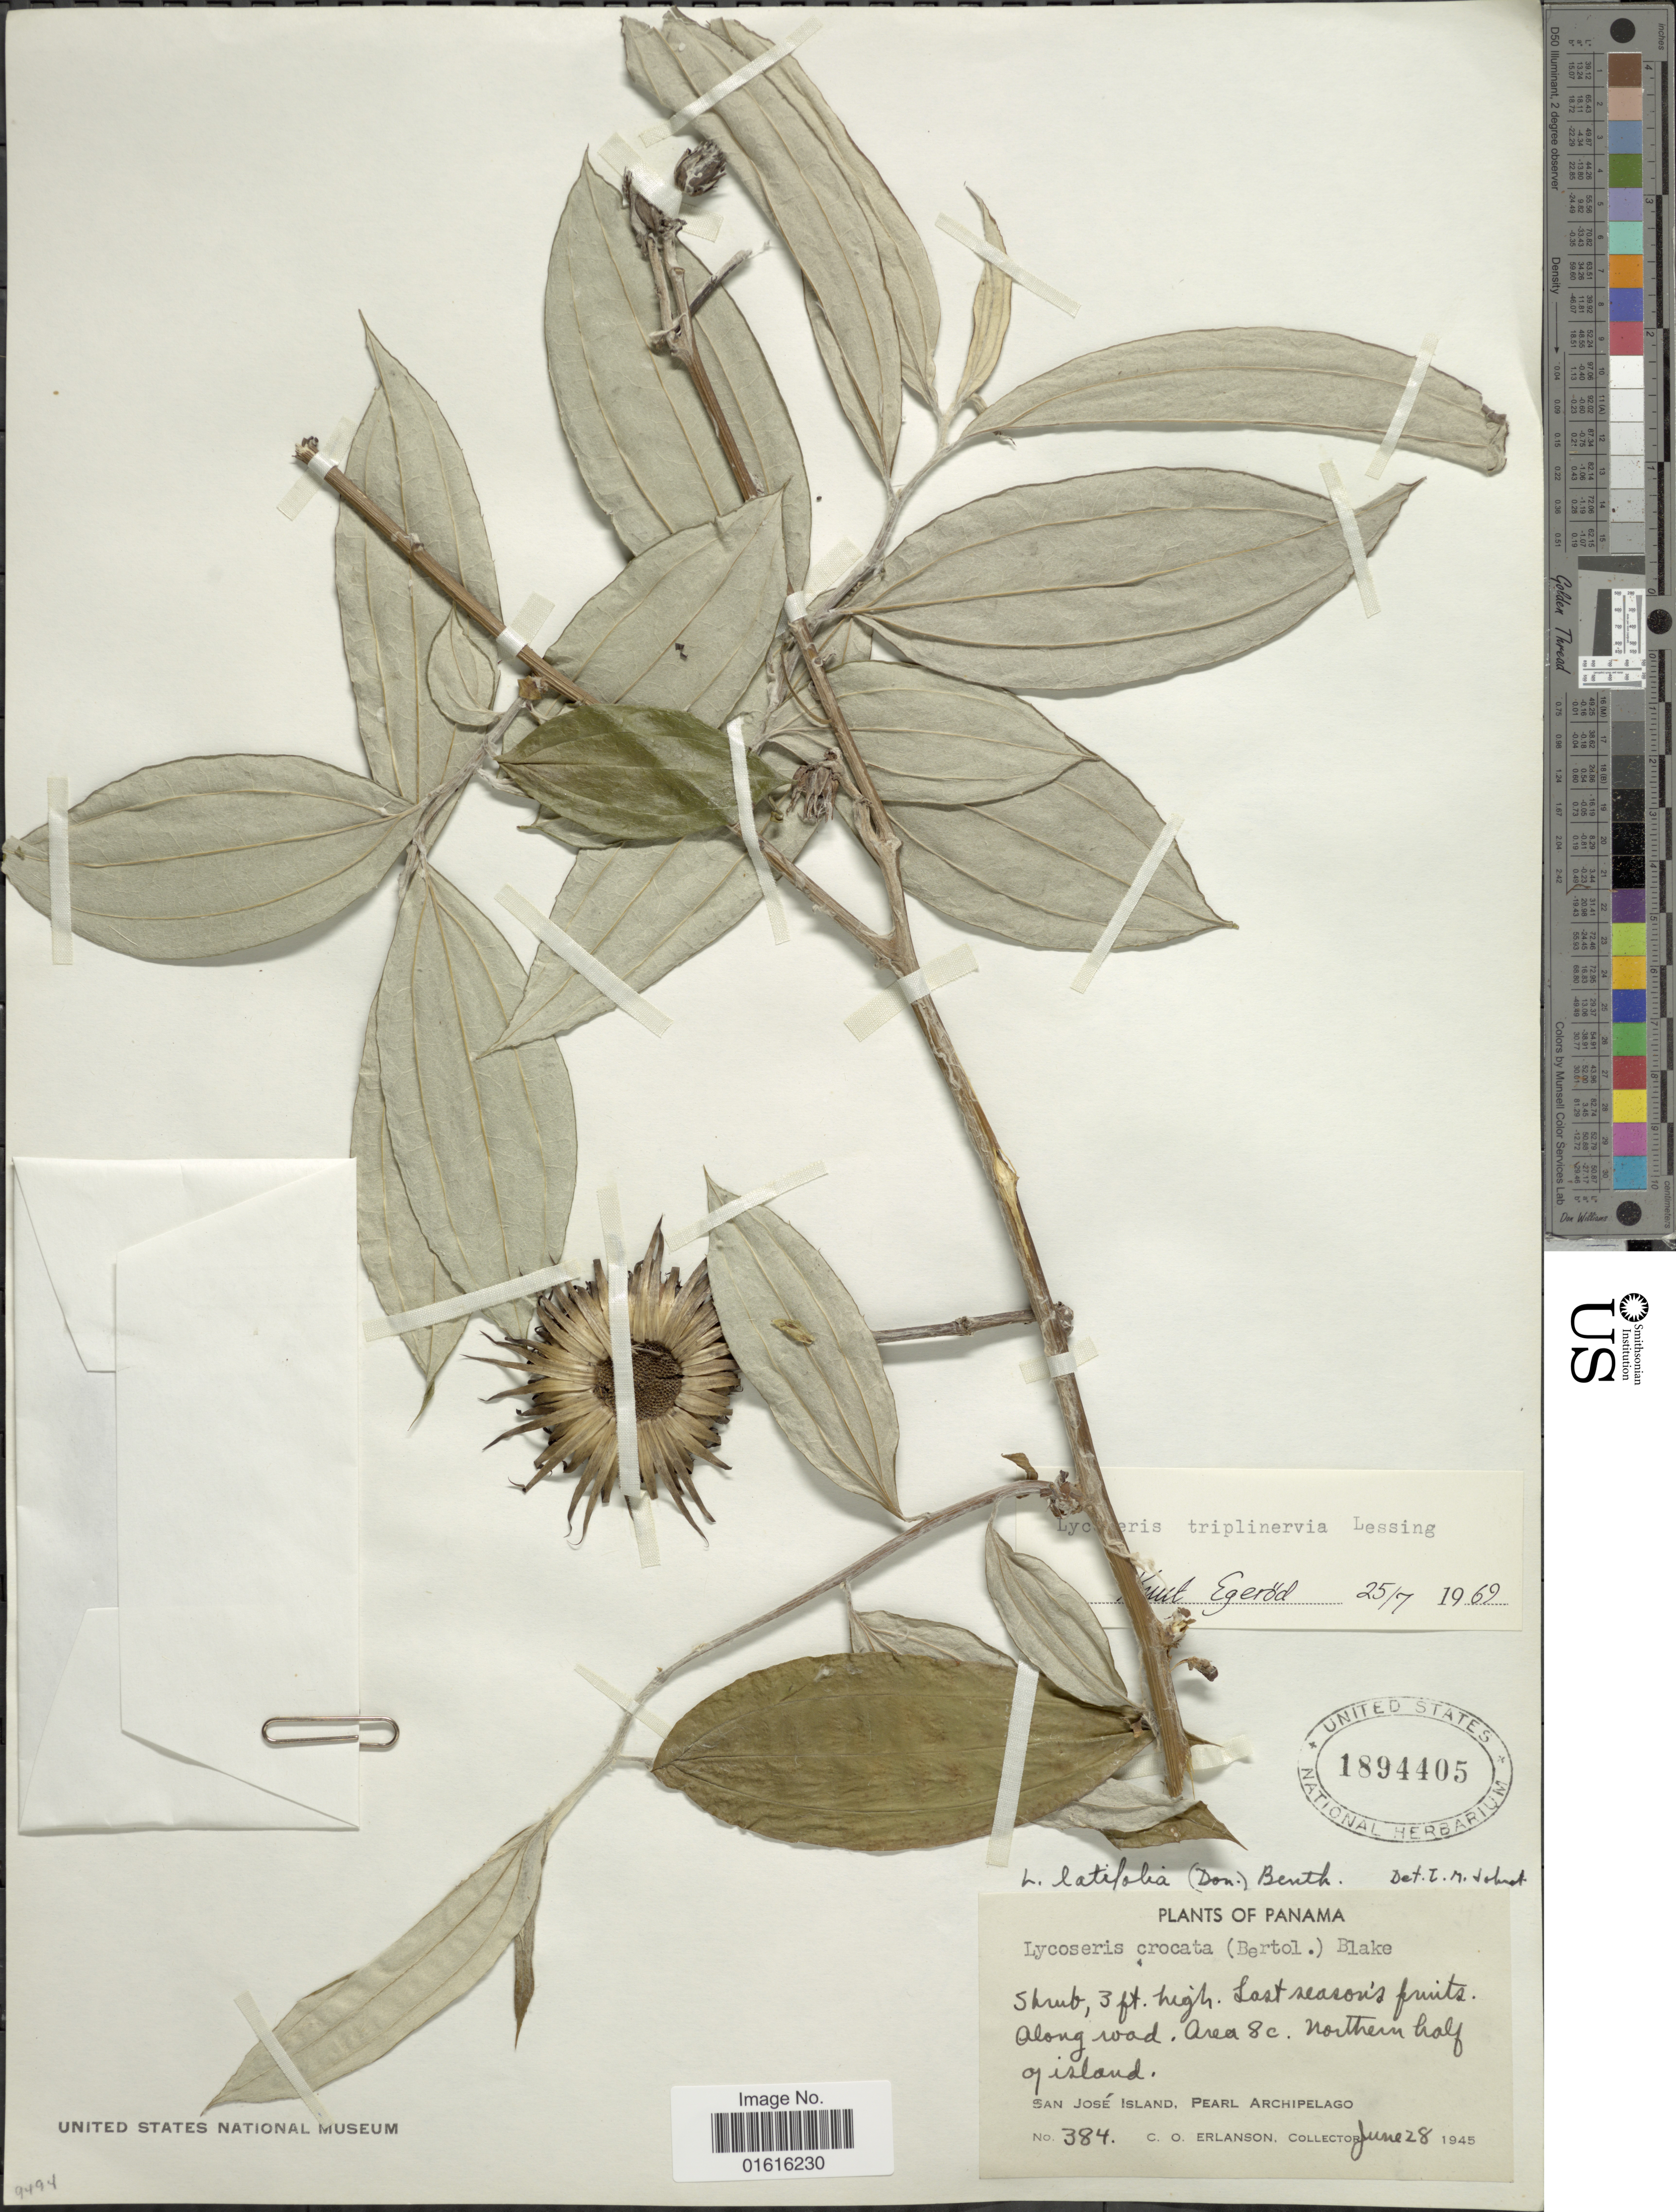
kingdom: Plantae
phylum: Tracheophyta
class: Magnoliopsida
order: Asterales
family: Asteraceae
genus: Lycoseris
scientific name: Lycoseris triplinervia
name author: Less.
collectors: C. O. Erlanson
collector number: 384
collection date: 1945-06-28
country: Panama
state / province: Panamá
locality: Panama. Along road. Area 8c. Northern half of island. San José Island, Pearl Archipelago.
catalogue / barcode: US 1894405